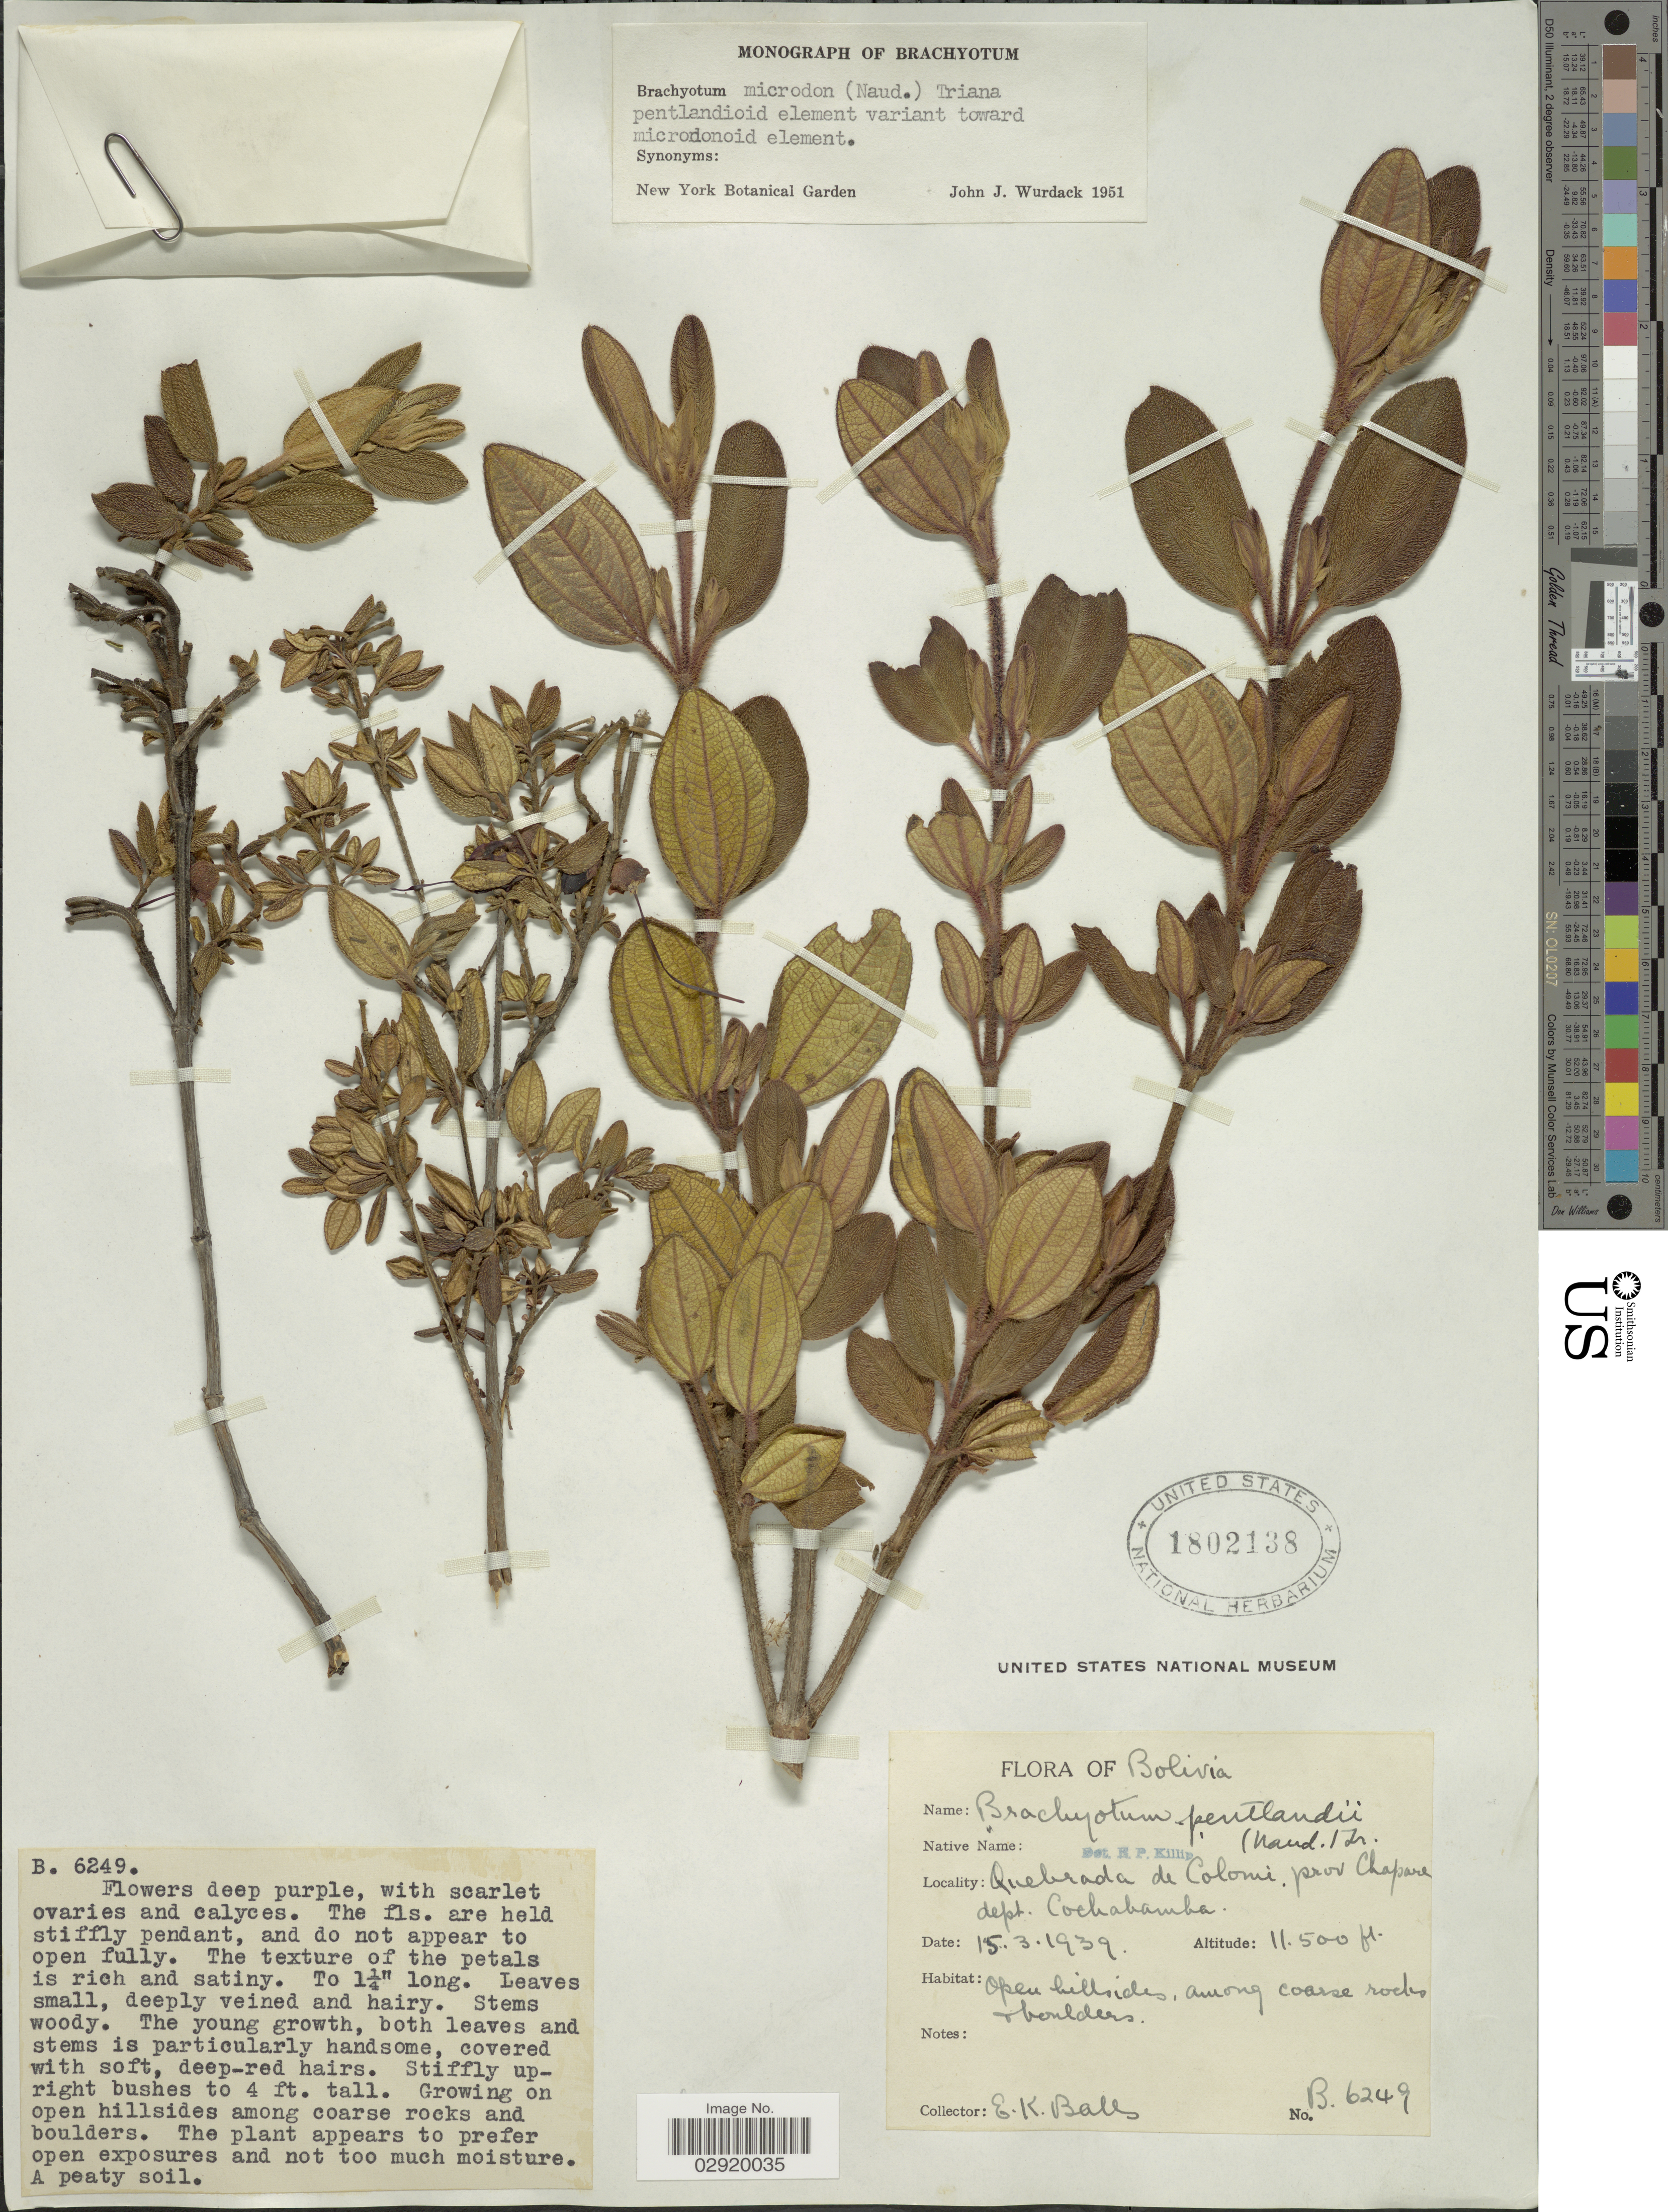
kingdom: Plantae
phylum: Tracheophyta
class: Magnoliopsida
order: Myrtales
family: Melastomataceae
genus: Brachyotum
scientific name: Brachyotum microdon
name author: (Naudin) Triana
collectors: E. K. Balls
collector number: B 6249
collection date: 1939-03-15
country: Bolivia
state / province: Cochabamba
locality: Quebrada de Coloni, prov. Chapare, dept. Cochabamba.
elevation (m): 3505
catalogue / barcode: US 1802138